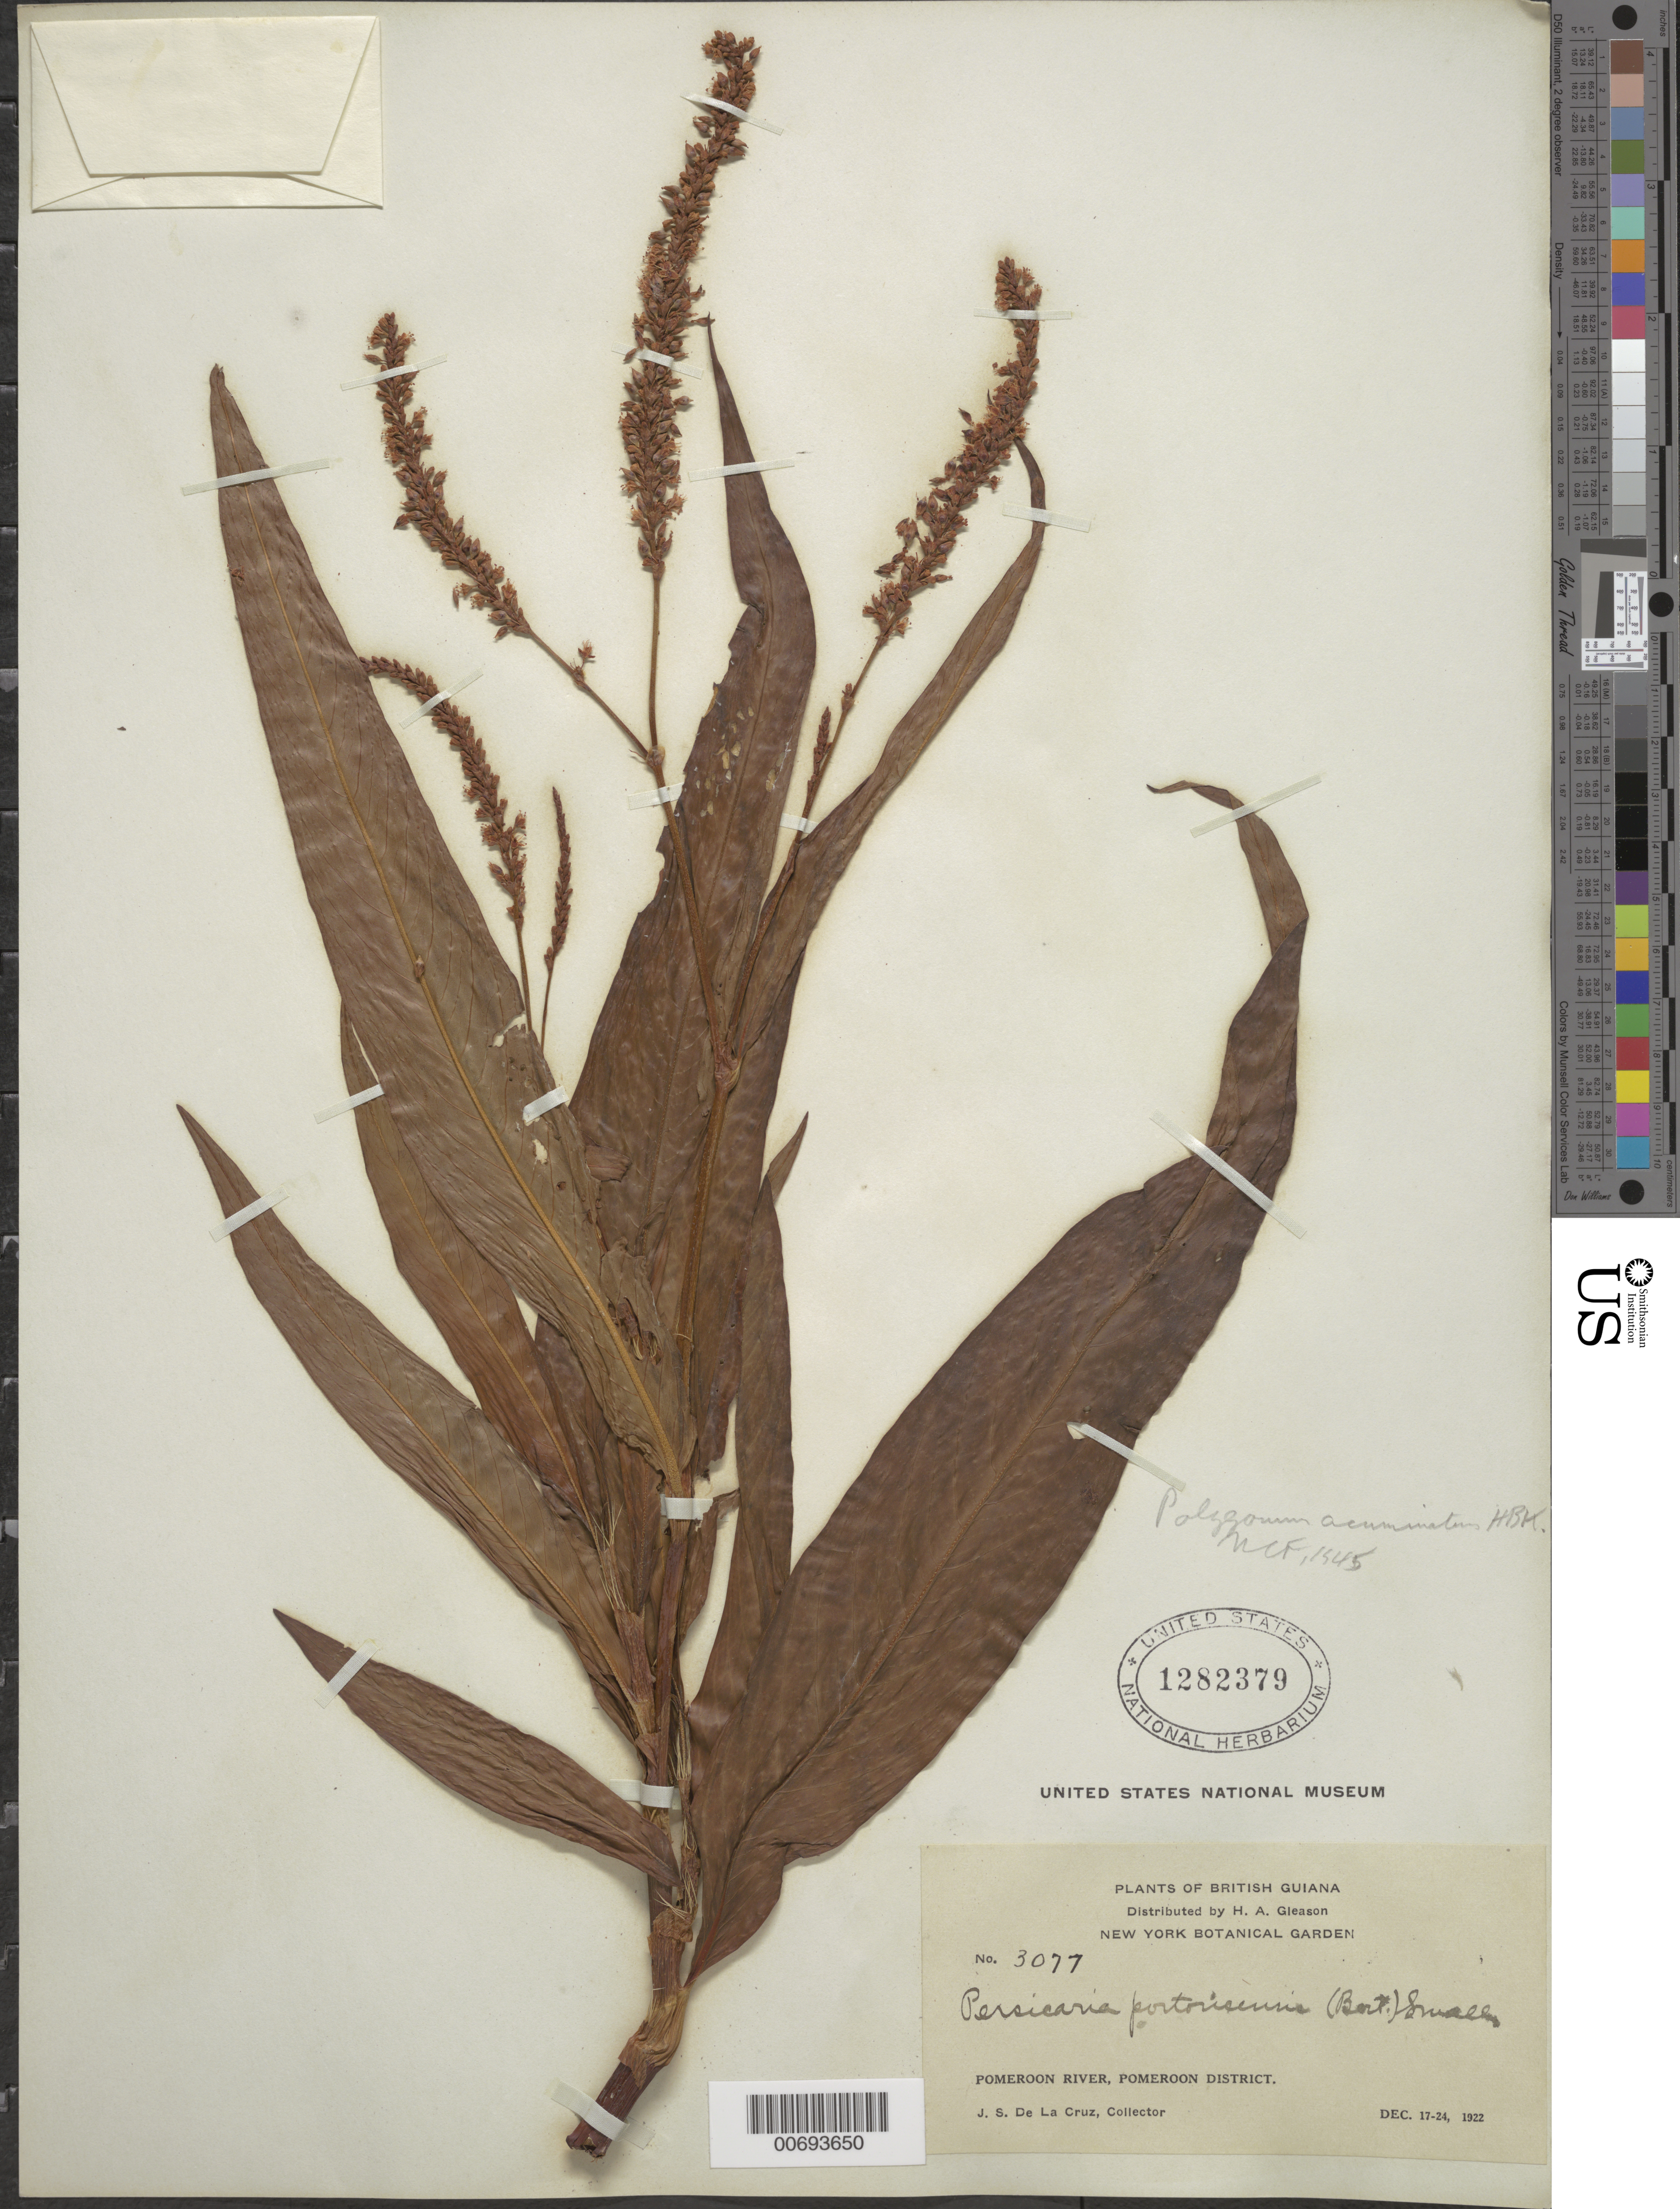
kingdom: Plantae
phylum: Tracheophyta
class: Magnoliopsida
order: Caryophyllales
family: Polygonaceae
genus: Persicaria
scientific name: Persicaria portoricensis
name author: (Benth.)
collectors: J. S. de la Cruz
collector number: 3077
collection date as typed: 17-Dec-22 to 24-Dec-22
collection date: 1922-12-17/1922-12-24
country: Guyana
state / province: Pomeroon-Supenaam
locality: Pomeroon R.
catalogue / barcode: US 1282379